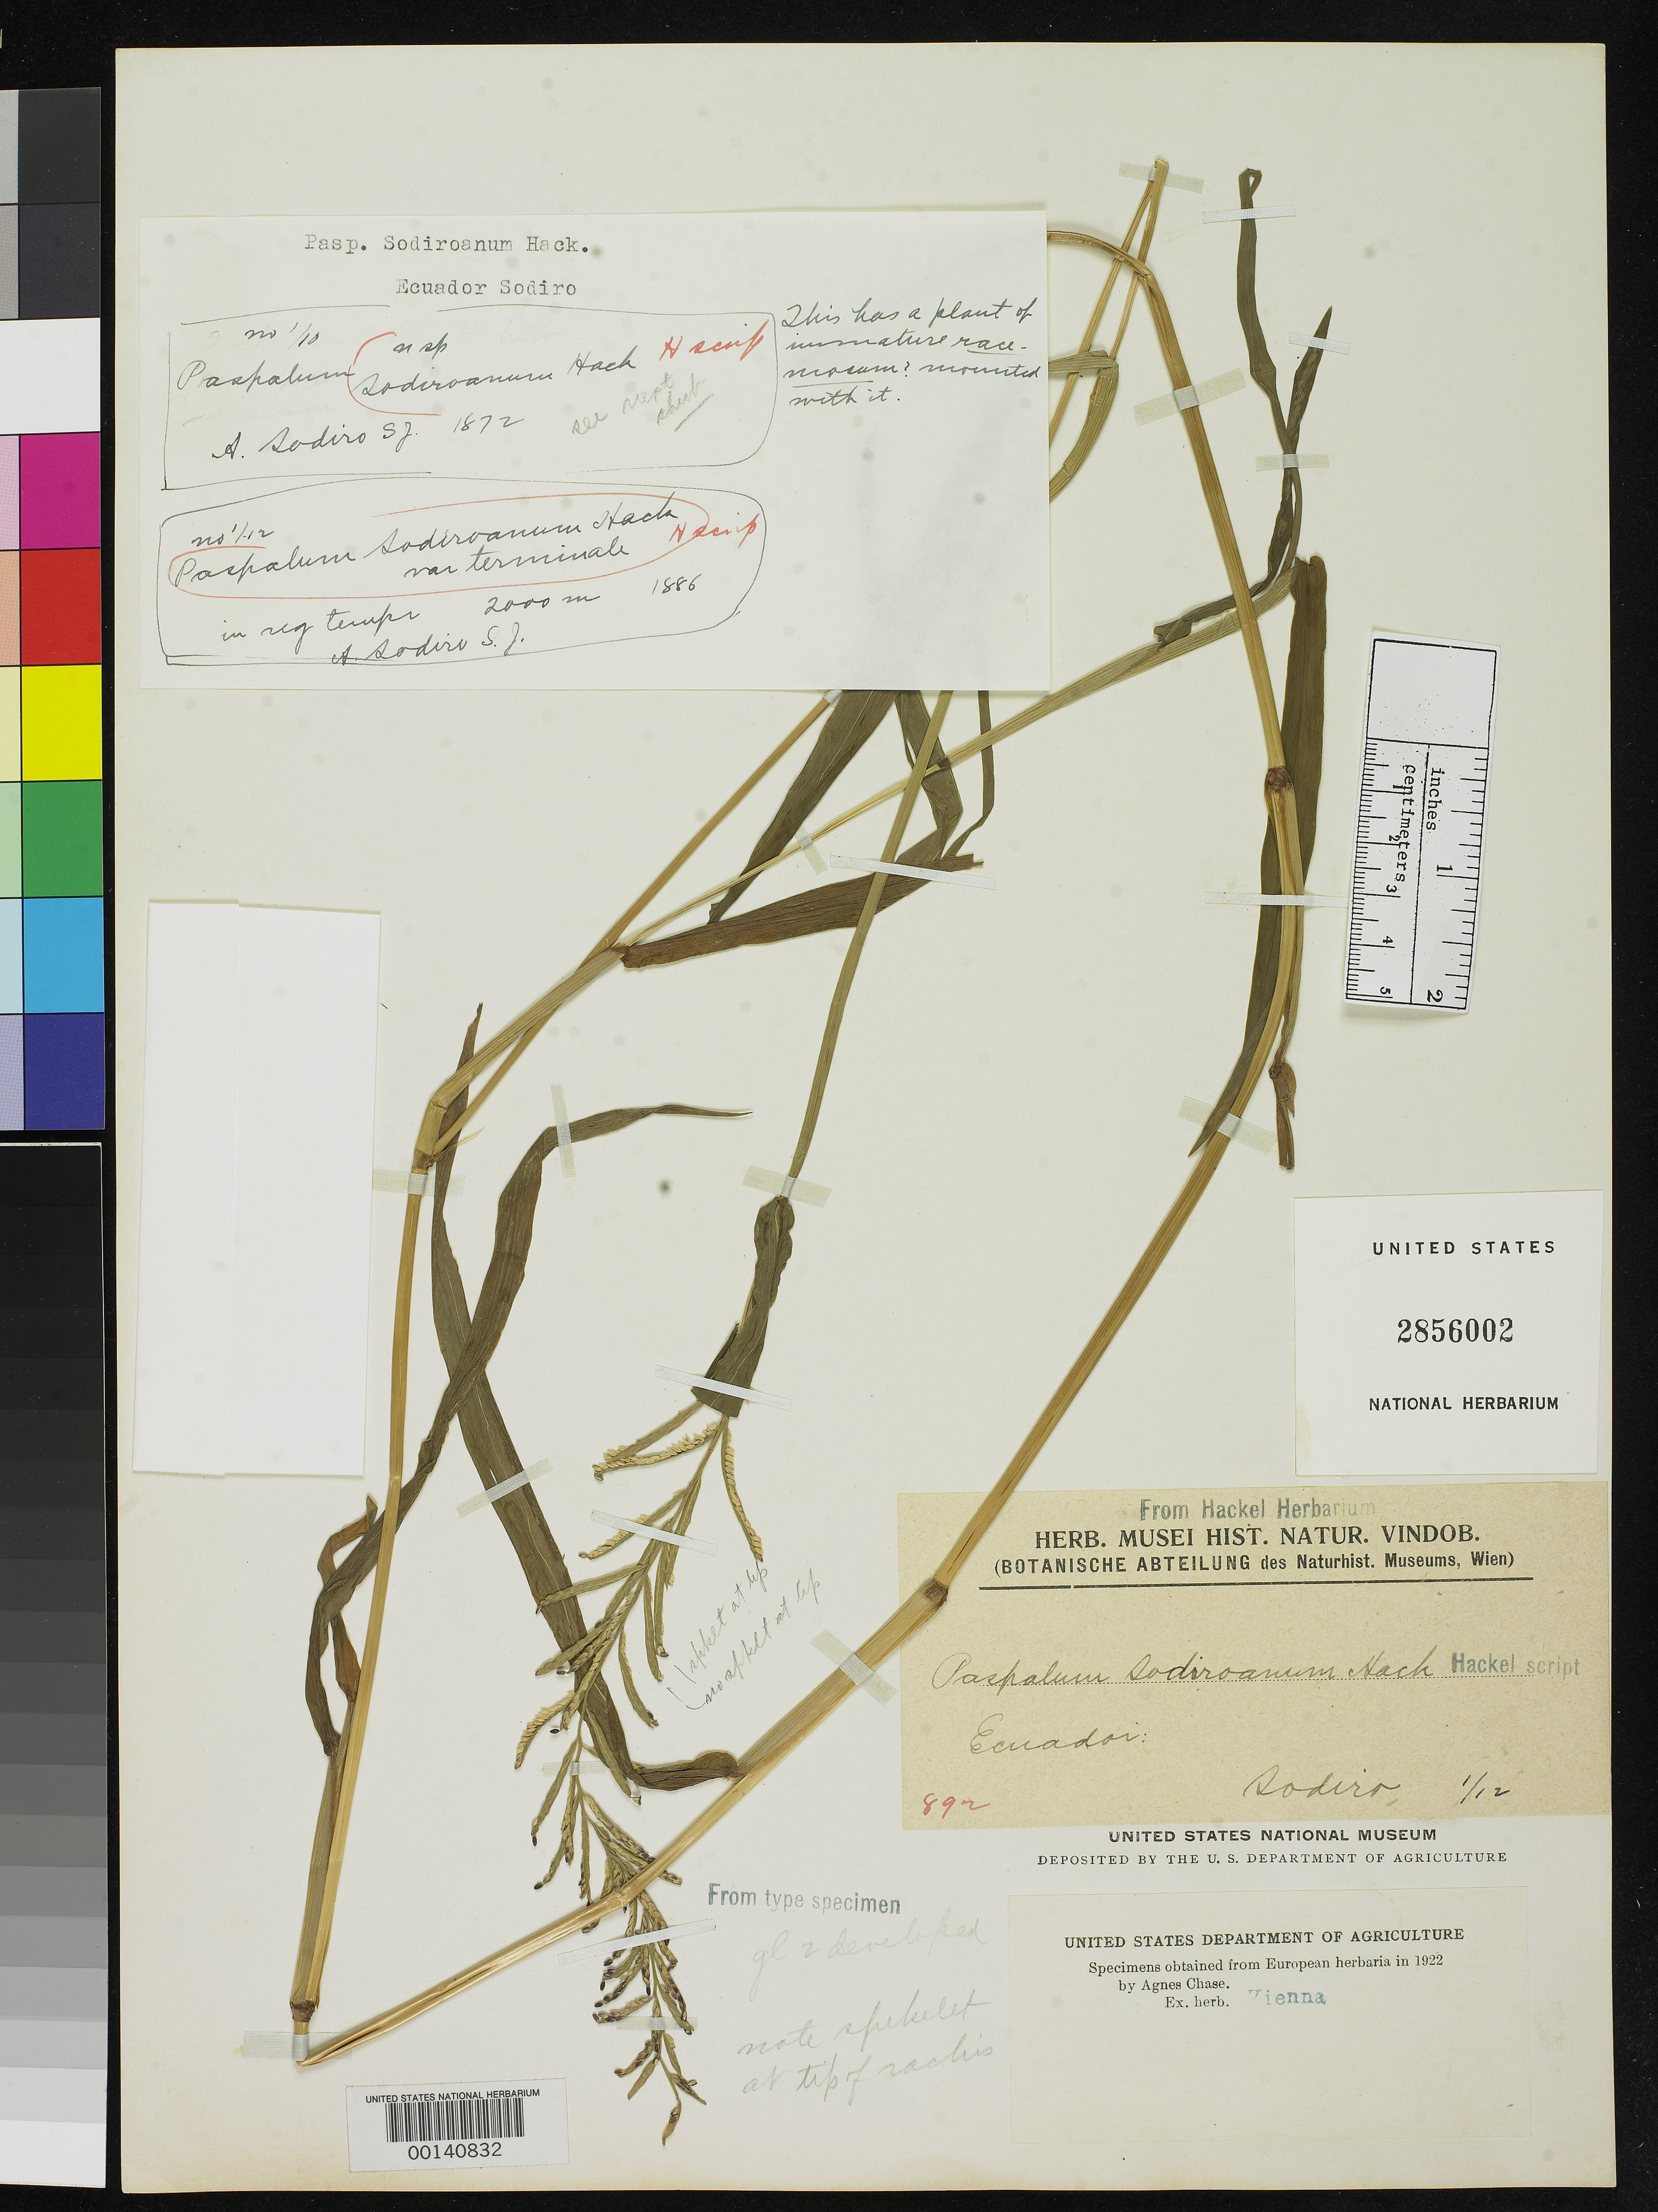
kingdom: Plantae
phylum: Tracheophyta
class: Liliopsida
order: Poales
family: Poaceae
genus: Paspalum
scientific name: Paspalum sodiroanum var. terminale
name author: Hack. in Sodiro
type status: Type Collection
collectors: L. Sodiro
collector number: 1/12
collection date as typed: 1886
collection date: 1886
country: Ecuador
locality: Azucar.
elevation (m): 2000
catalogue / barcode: US 2856002